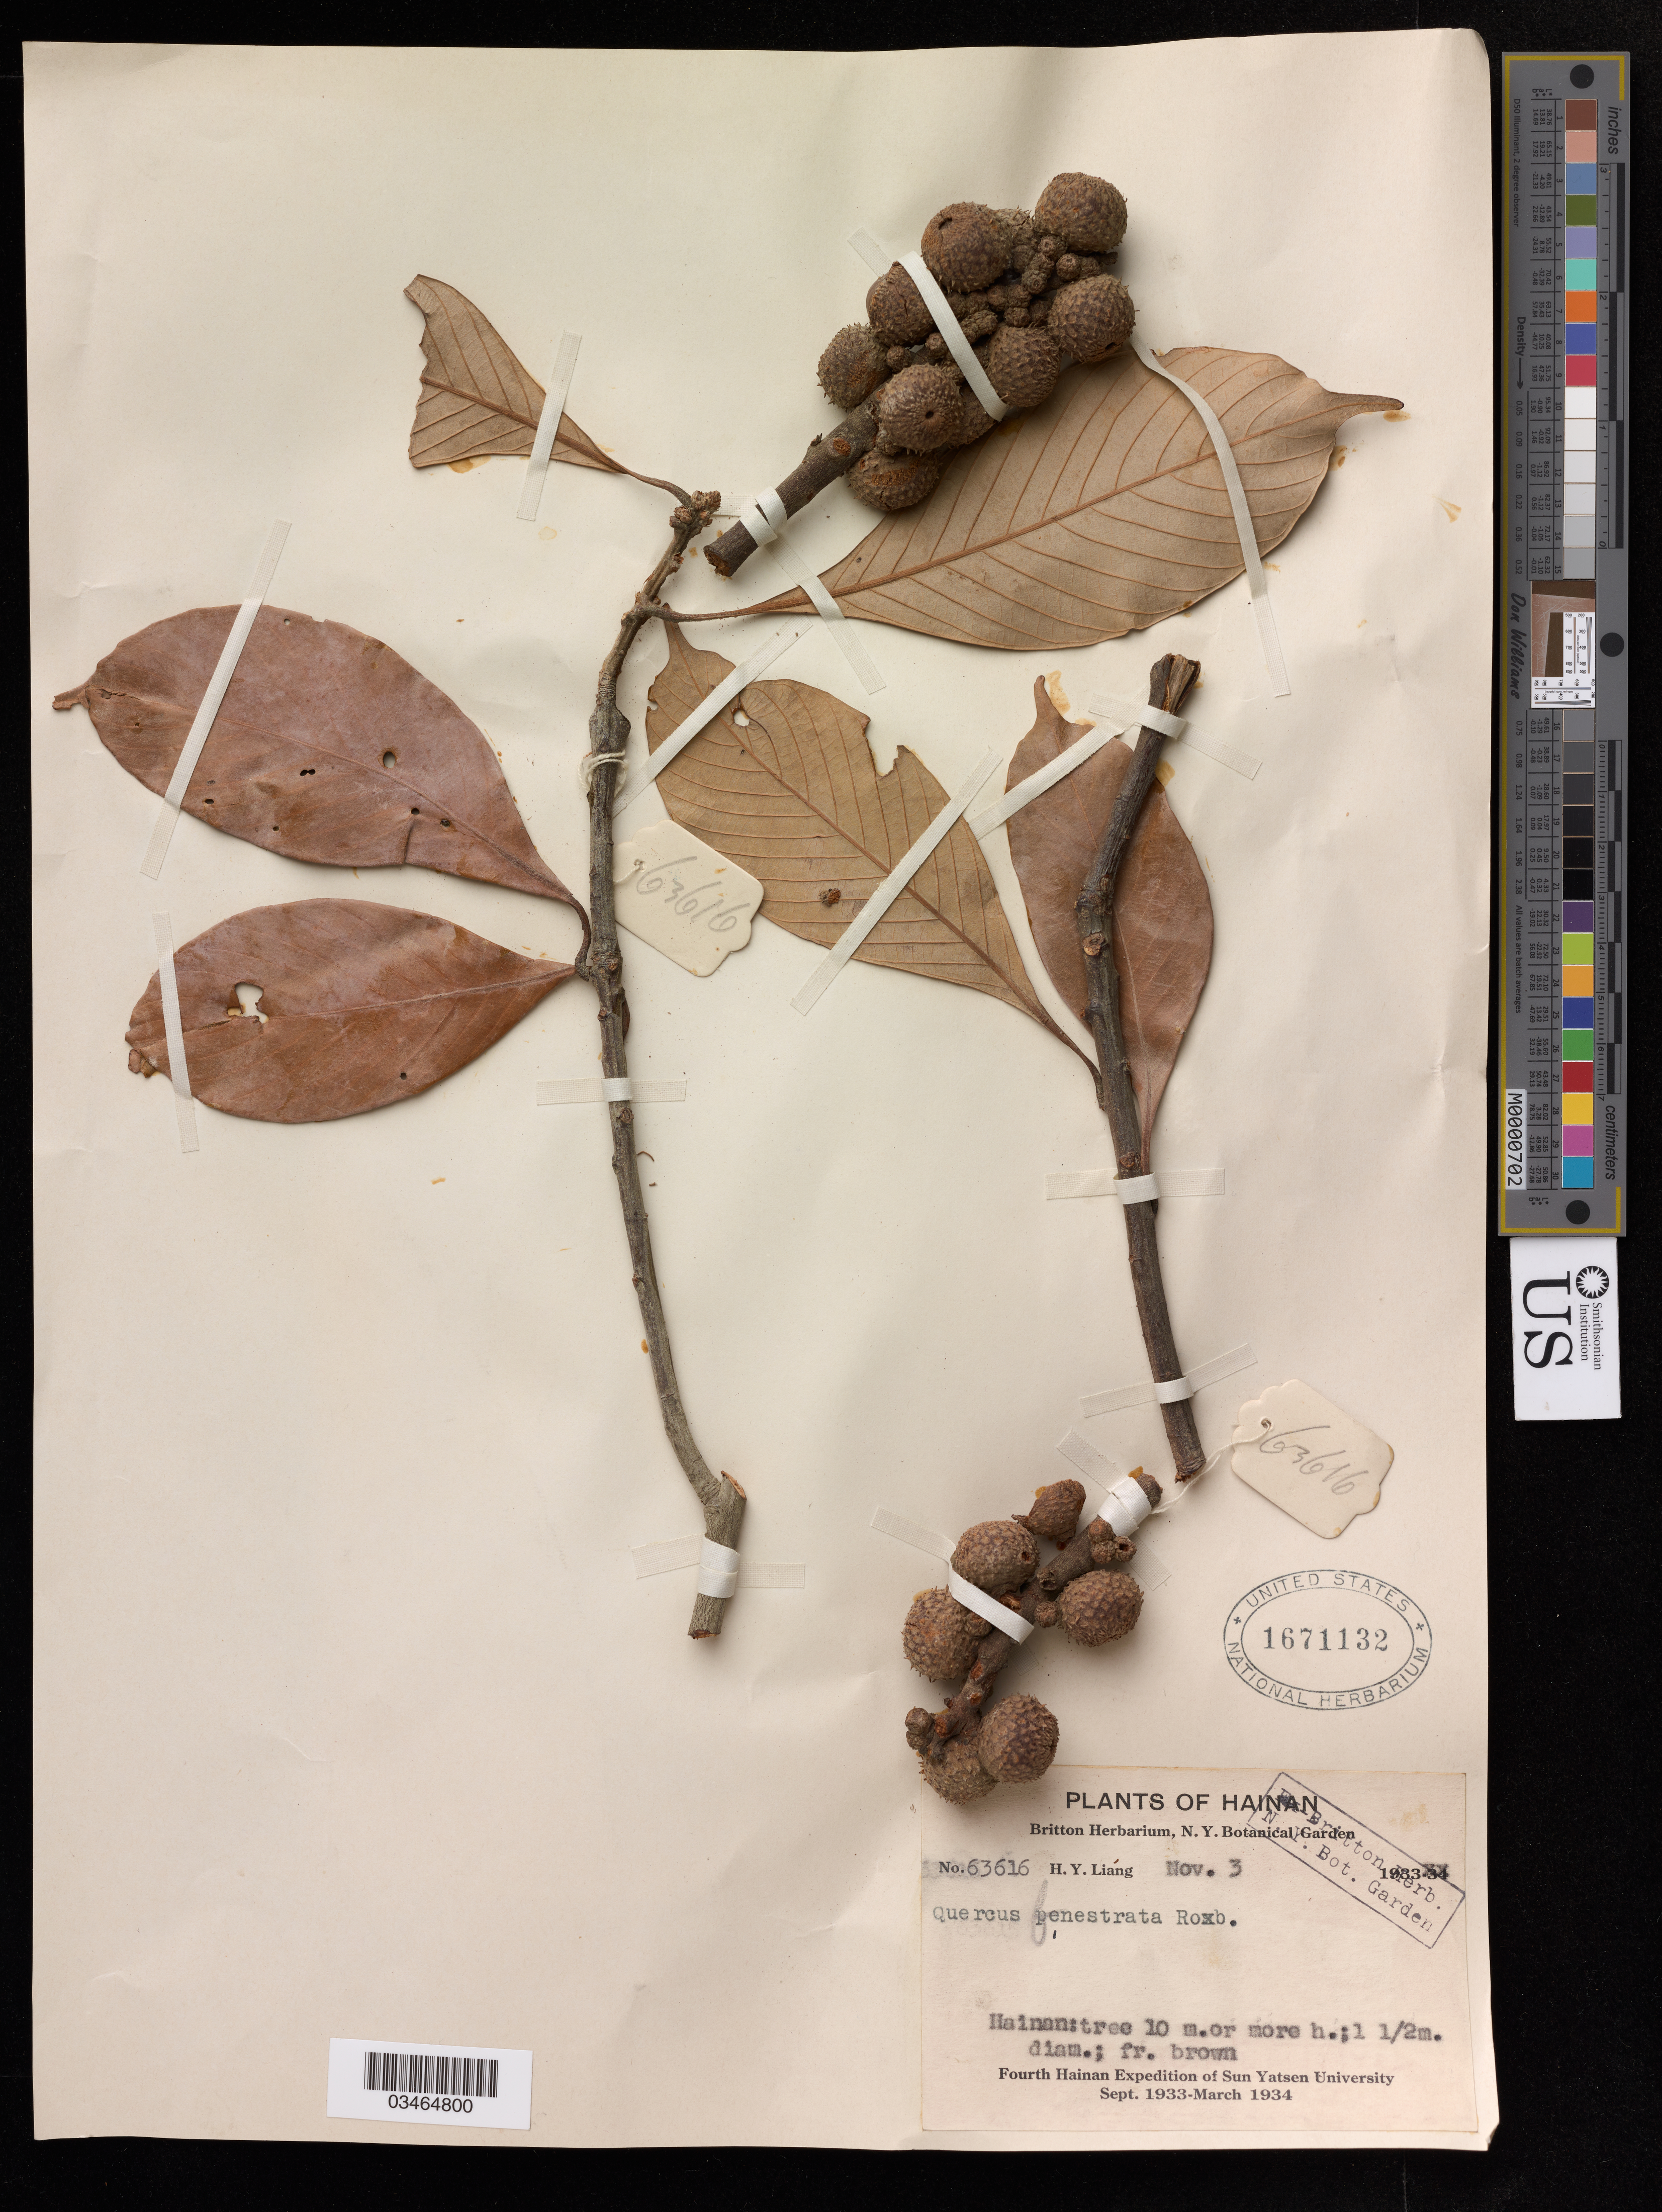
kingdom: Plantae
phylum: Tracheophyta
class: Magnoliopsida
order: Fagales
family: Fagaceae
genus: Quercus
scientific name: Quercus fenestrata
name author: Roxb.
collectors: H. Y. Liang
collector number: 63616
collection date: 1933-11-03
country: China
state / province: Hainan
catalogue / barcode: US 1671132